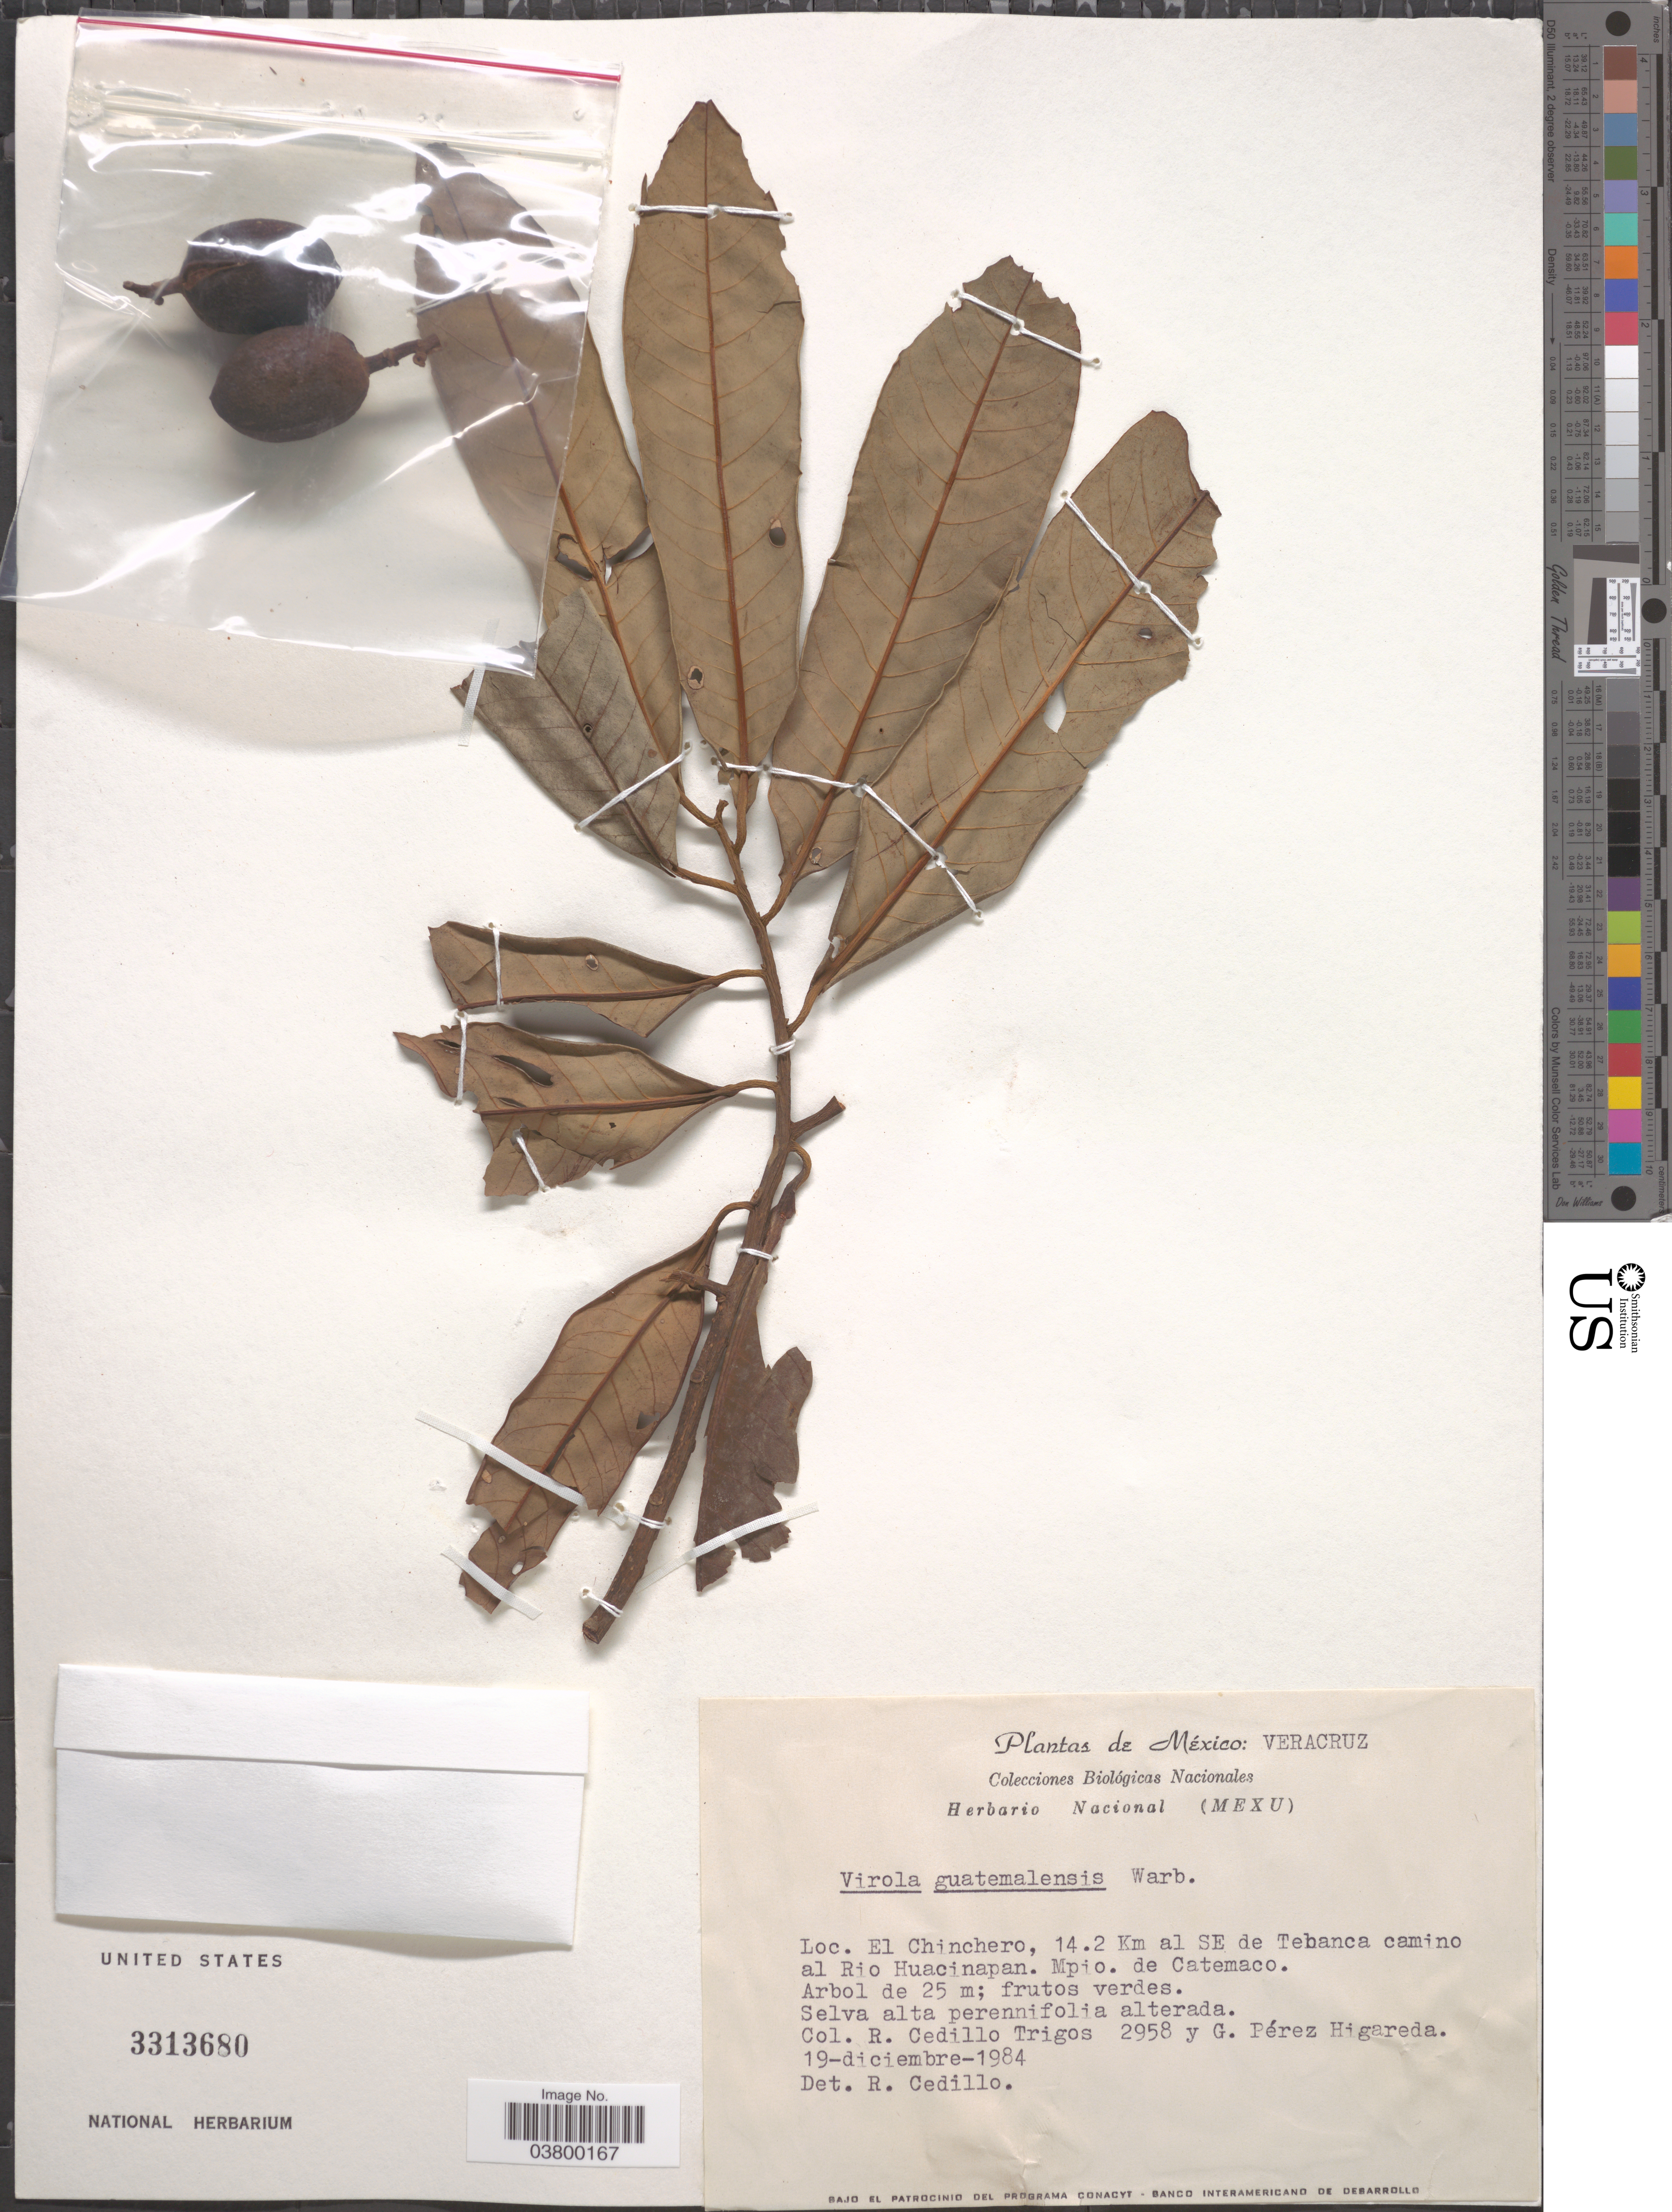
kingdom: Plantae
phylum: Tracheophyta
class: Magnoliopsida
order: Magnoliales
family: Myristicaceae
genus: Virola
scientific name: Virola guatemalensis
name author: (Hemsl.) Warb.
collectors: R. CedilloT. & G. Higareda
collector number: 2958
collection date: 1984-12-19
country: Mexico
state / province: Veracruz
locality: Veracruz. El Chinchero, 14.2 Km al SE de Tebanca camino al Rio Huacinapan. Mpio. de Catemaco.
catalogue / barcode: US 3313680